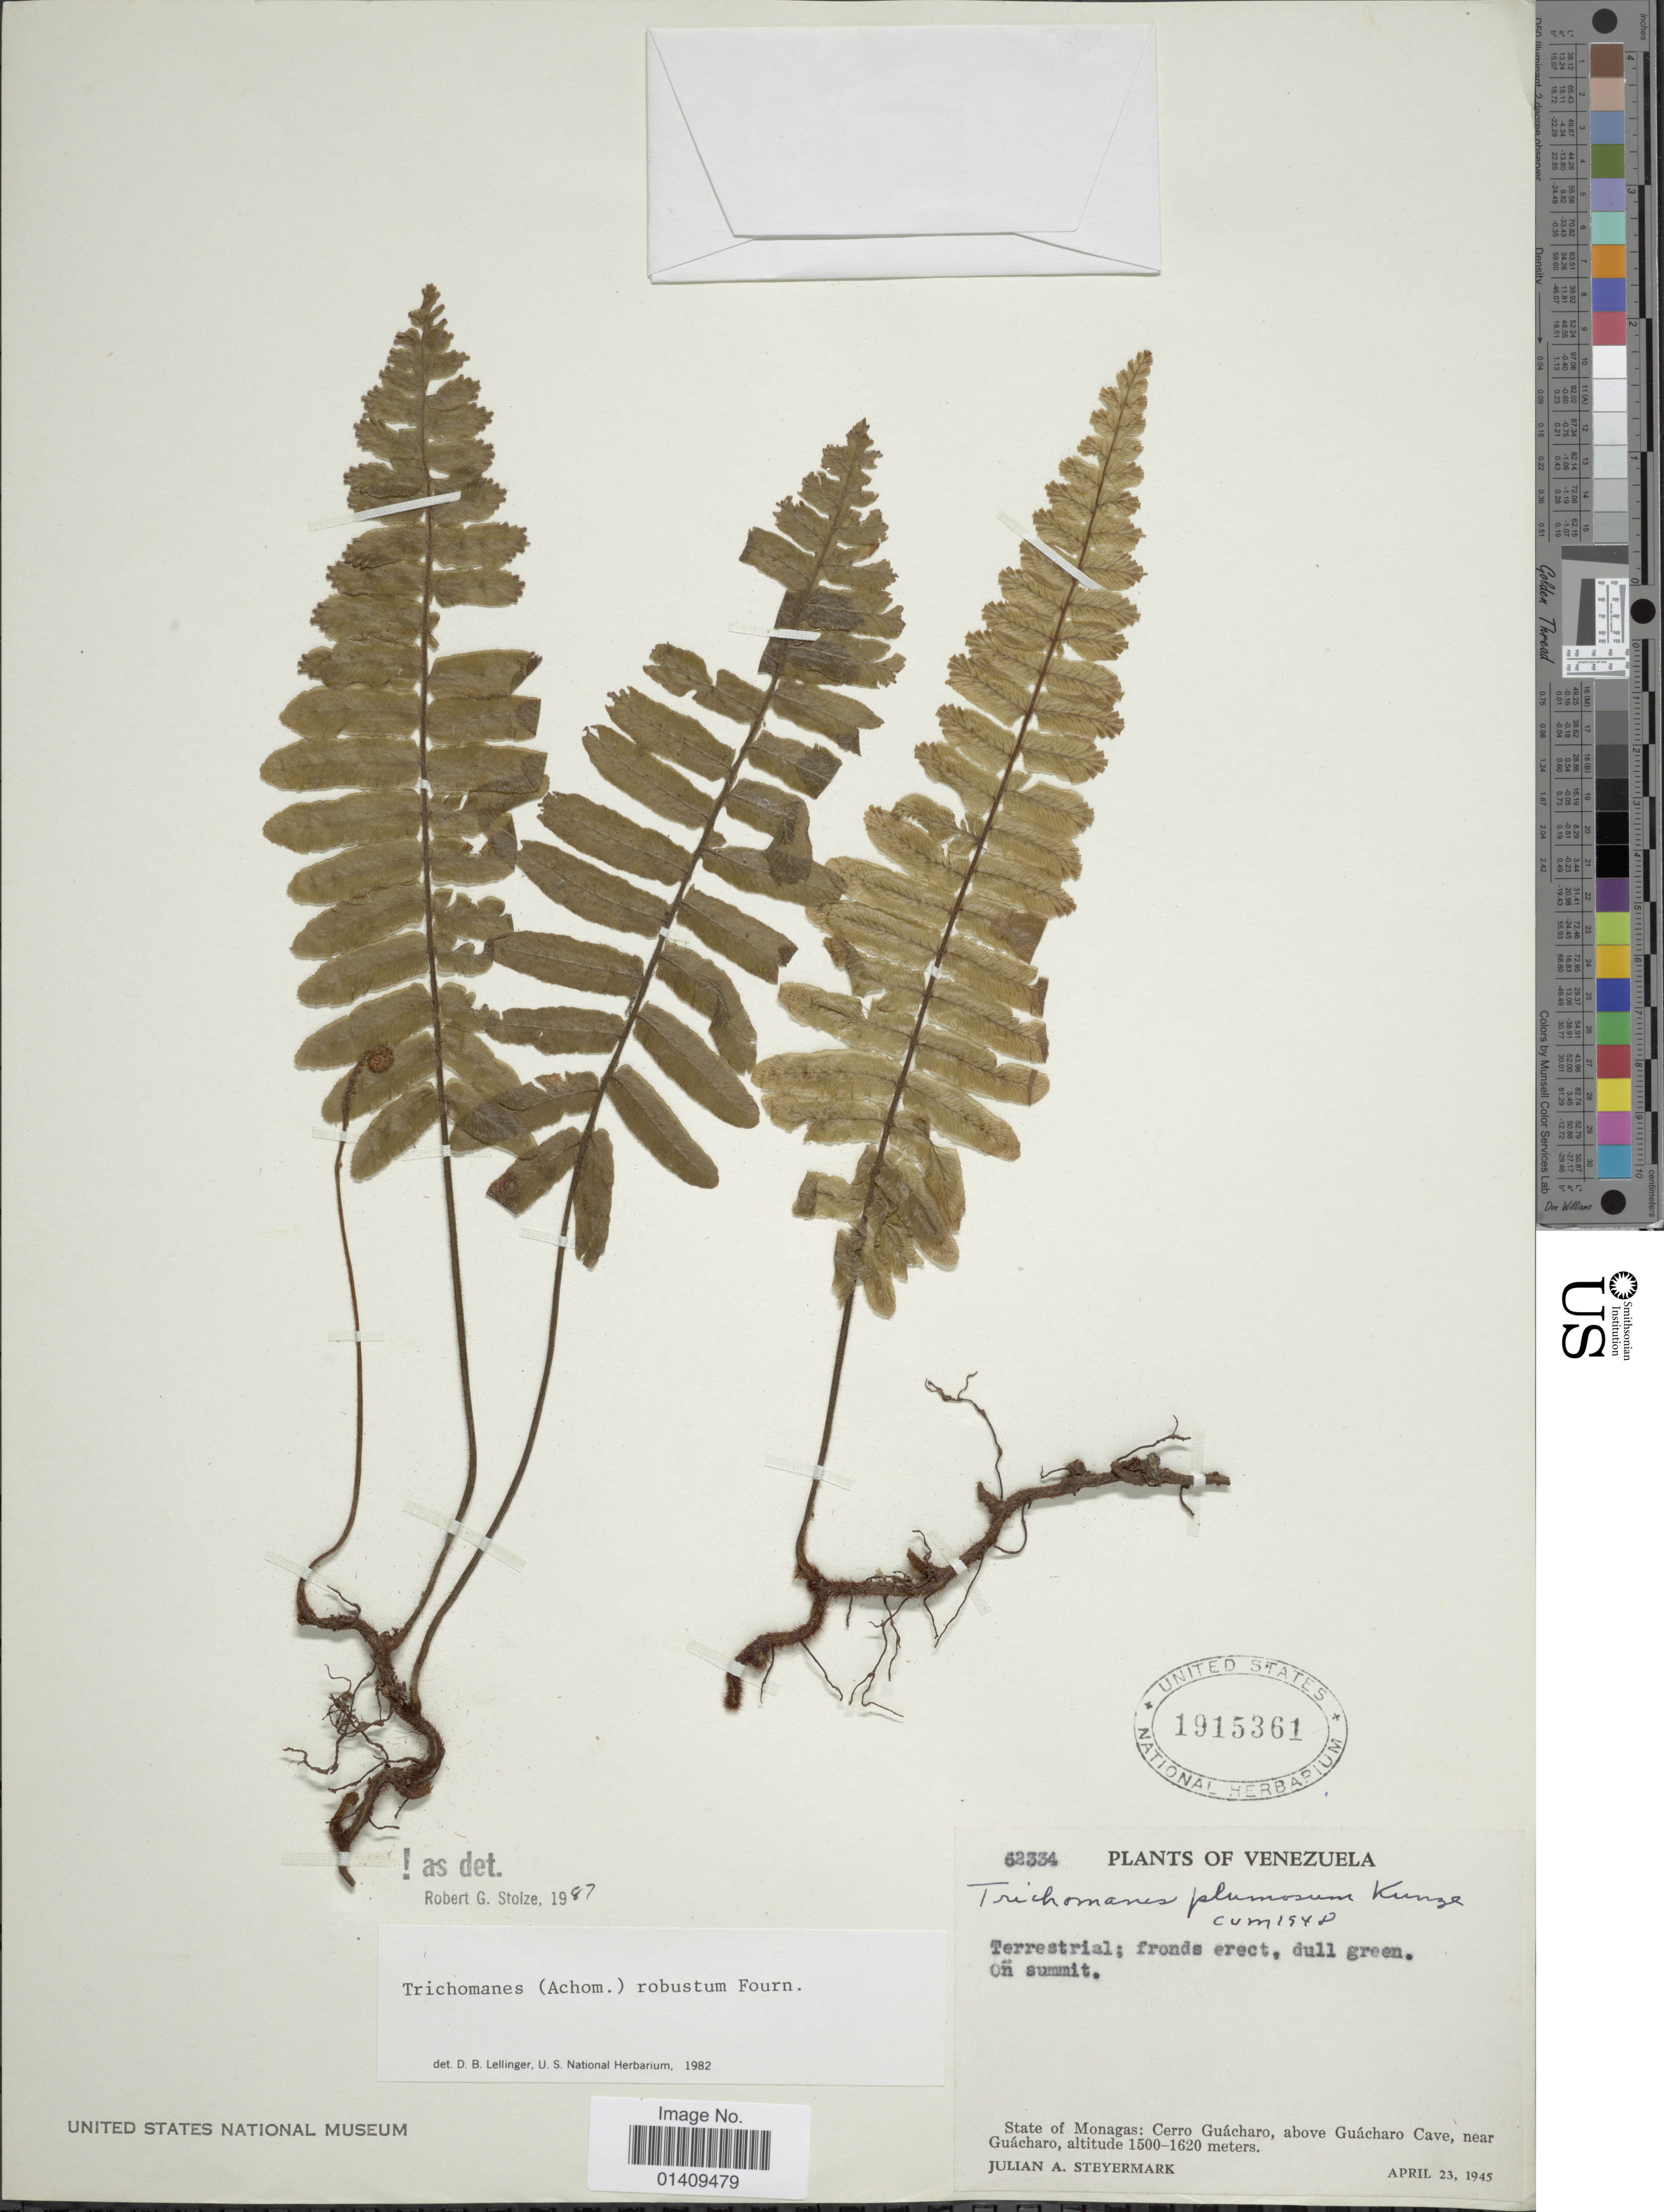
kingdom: Plantae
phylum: Tracheophyta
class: Polypodiopsida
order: Hymenophyllales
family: Hymenophyllaceae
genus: Trichomanes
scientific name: Trichomanes robustum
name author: E. Fourn.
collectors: J. Steyermark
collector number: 62334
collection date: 1945-04-23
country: Venezuela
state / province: Monagas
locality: State of Monagas: Cerro Guacharo above Guacharo Cave near Guacharo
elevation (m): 1500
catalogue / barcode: US 1915361